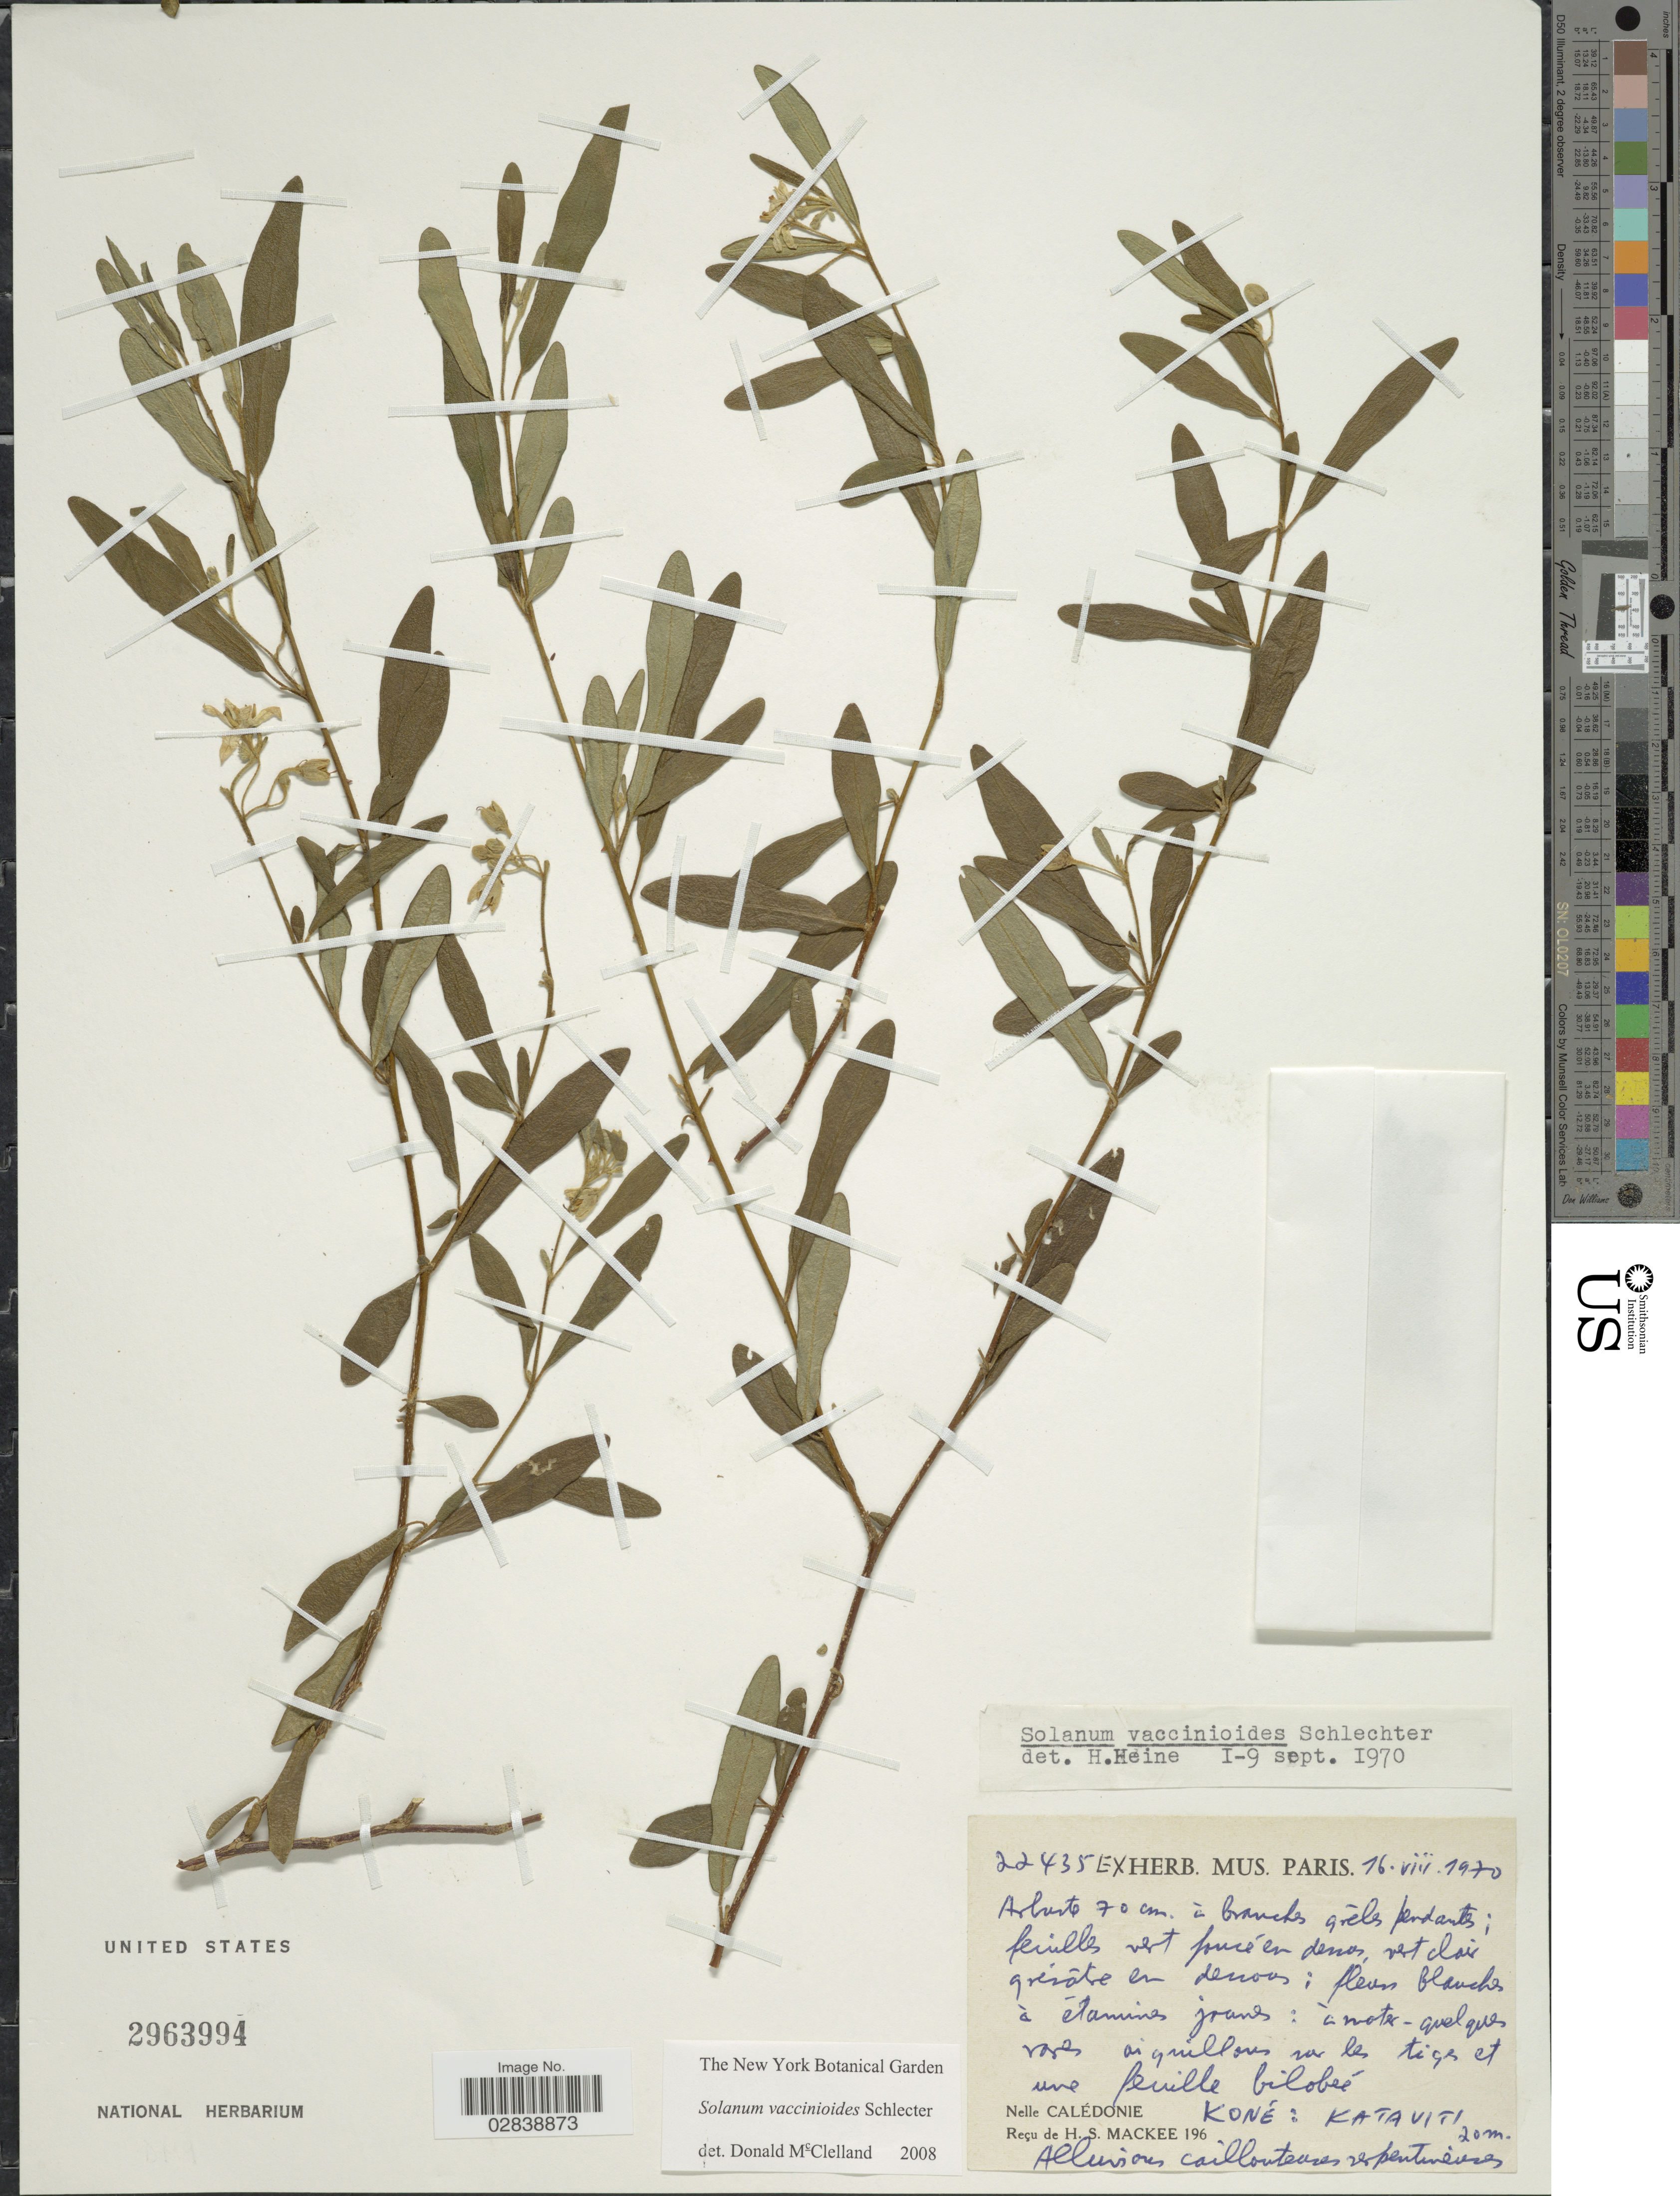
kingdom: Plantae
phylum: Tracheophyta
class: Magnoliopsida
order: Solanales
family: Solanaceae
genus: Solanum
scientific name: Solanum vaccinioides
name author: Schltr.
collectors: H. S. McKee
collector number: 196/22435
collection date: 1970-08-16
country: New Caledonia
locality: Koné: Kataviti.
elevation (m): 20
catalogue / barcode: US 2963994